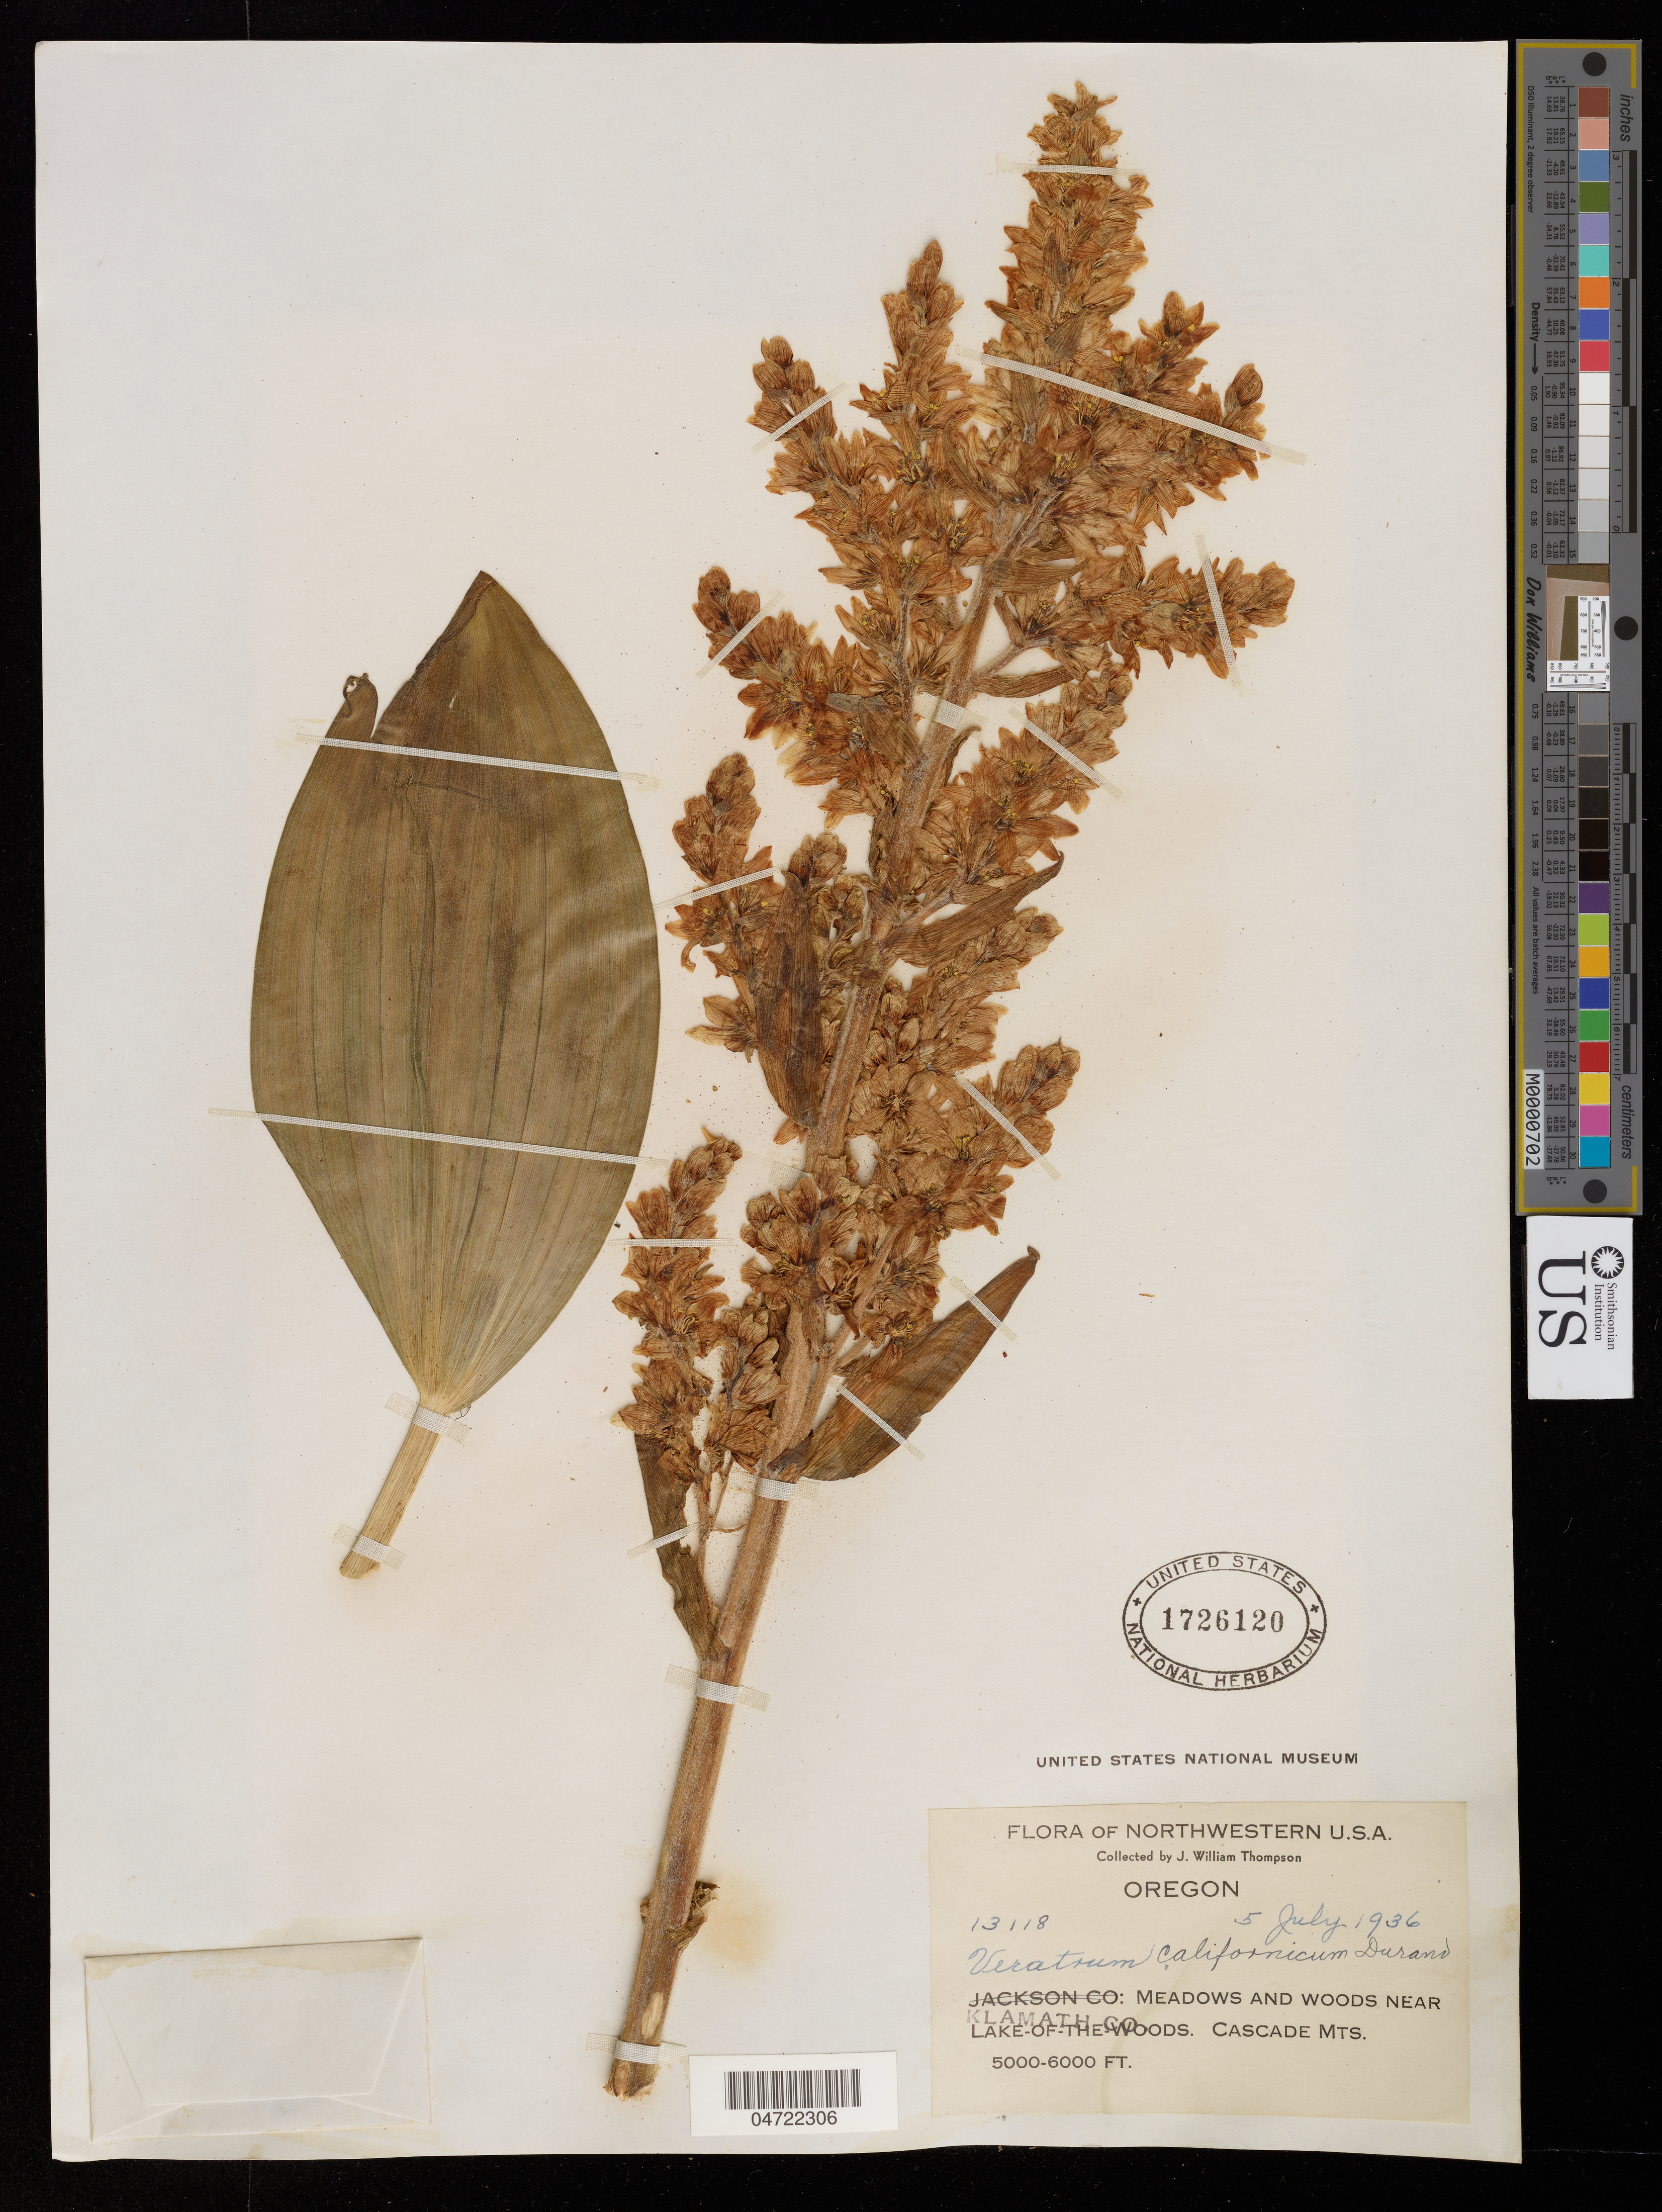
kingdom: Plantae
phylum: Tracheophyta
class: Liliopsida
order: Liliales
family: Melanthiaceae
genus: Veratrum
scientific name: Veratrum californicum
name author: Durand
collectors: J. W. Thompson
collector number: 13118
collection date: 1936-07-05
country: United States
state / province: Oregon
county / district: Klamath County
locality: meadows and woods near Lake-Of-Woods. Cascade Mts.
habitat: Meadows and woods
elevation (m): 1524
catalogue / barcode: US 1726120